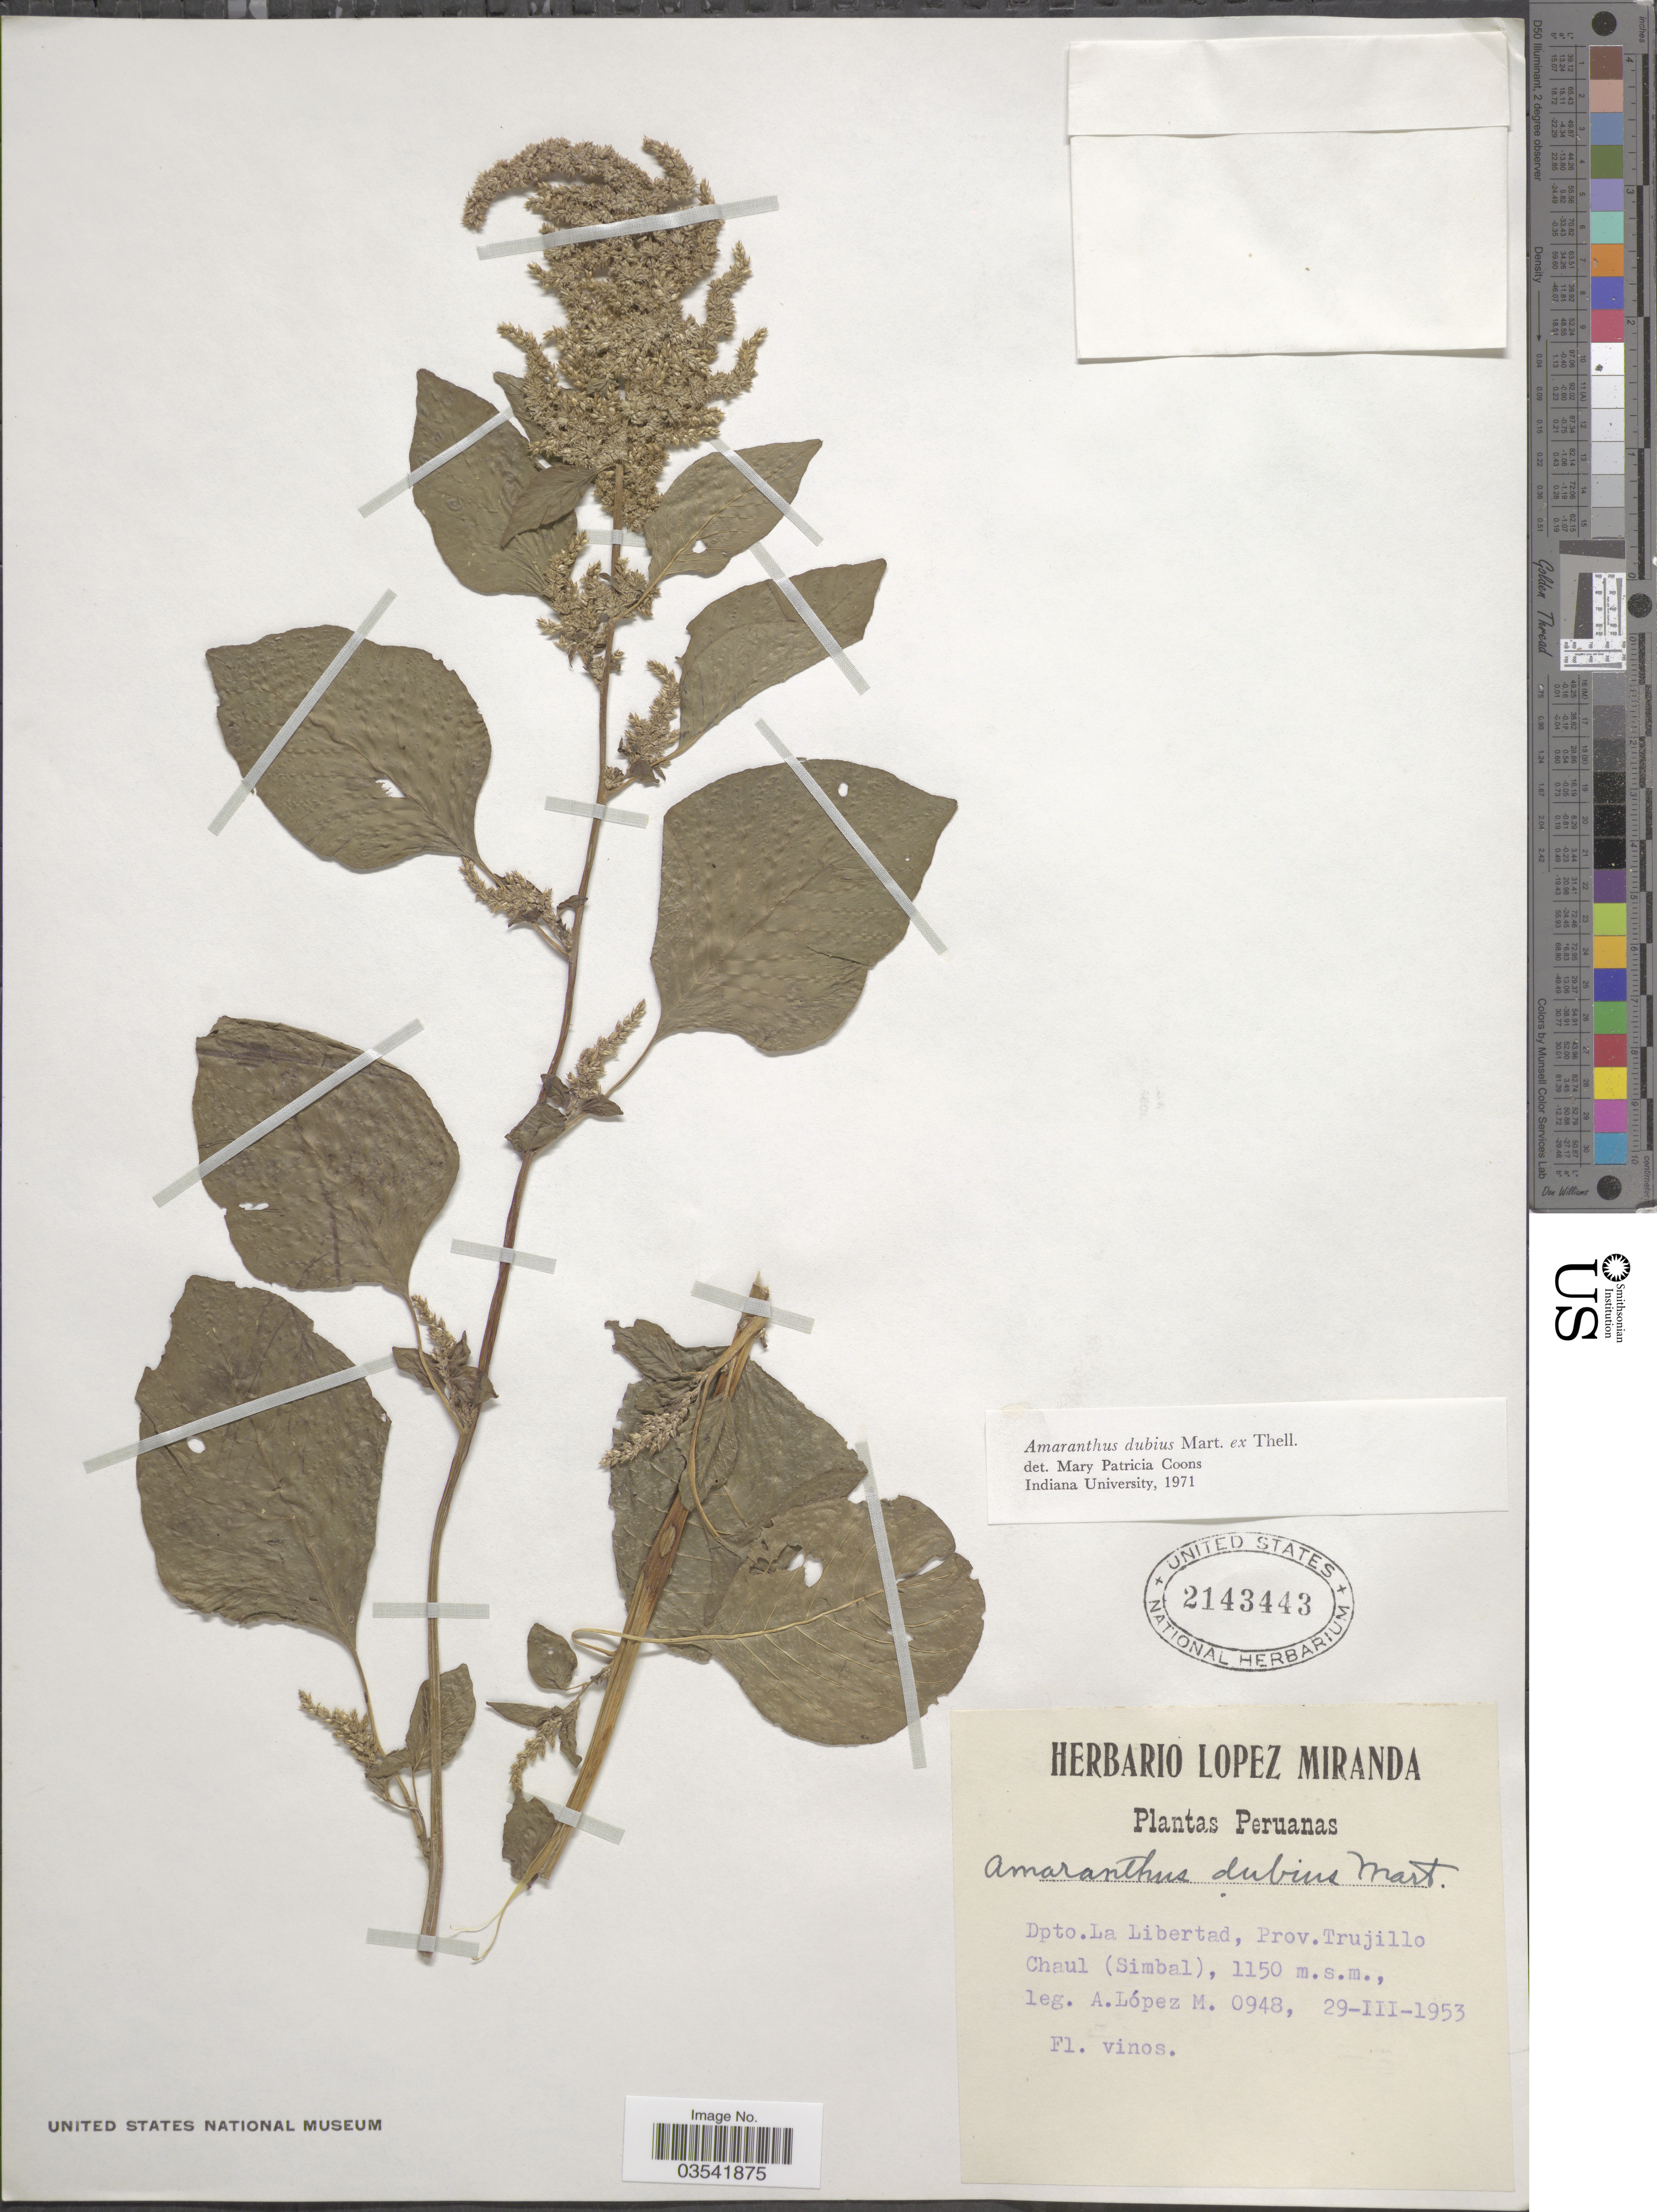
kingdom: Plantae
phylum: Tracheophyta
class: Magnoliopsida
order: Caryophyllales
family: Amaranthaceae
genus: Amaranthus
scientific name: Amaranthus dubius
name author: Mart. ex Thell.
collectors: A. López M.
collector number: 0948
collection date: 1953-03-29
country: Peru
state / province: La Libertad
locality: Dpto. La Libertad, Prov. Trujillo. Chaul (Simbal).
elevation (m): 1150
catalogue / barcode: US 2143443